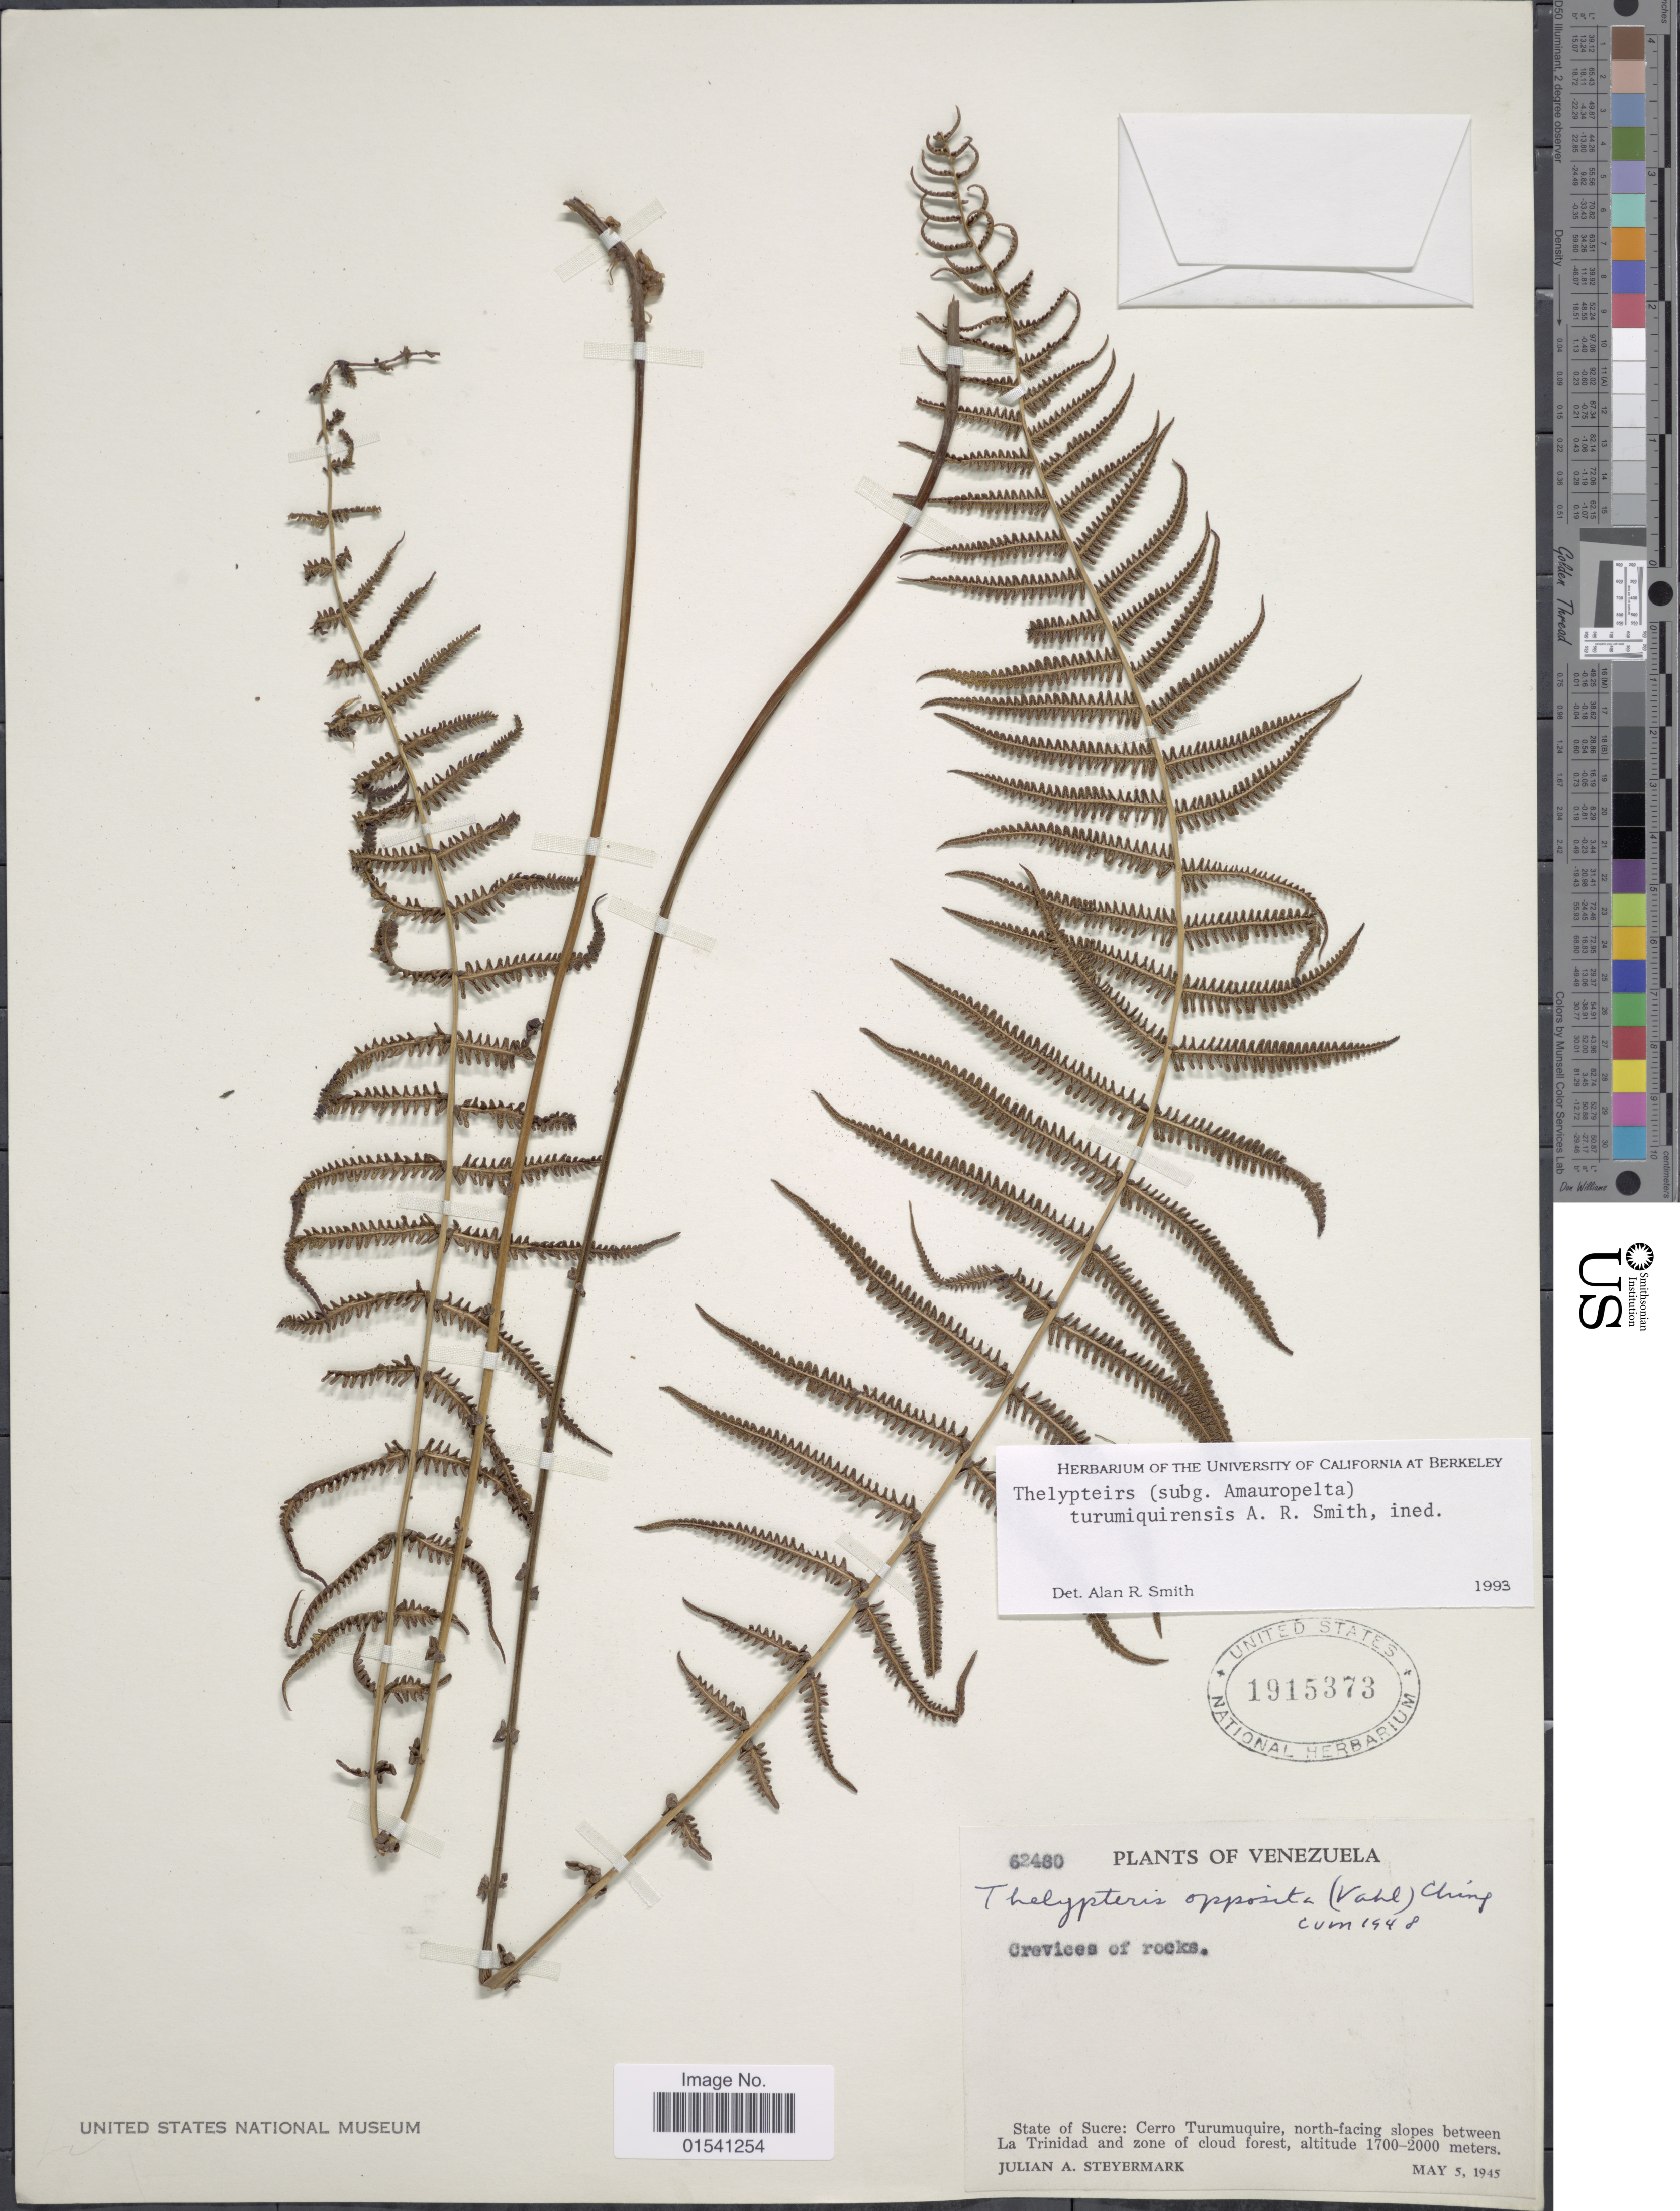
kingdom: Plantae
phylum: Tracheophyta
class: Polypodiopsida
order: Polypodiales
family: Thelypteridaceae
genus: Amauropelta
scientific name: Amauropelta sp.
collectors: J. Steyermark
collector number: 62480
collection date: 1945-05-05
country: Venezuela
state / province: Sucre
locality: Cerro Turumuquire, north-facing slopes between La Trinidad and zone of cloud forest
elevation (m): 1700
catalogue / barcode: US 1915373